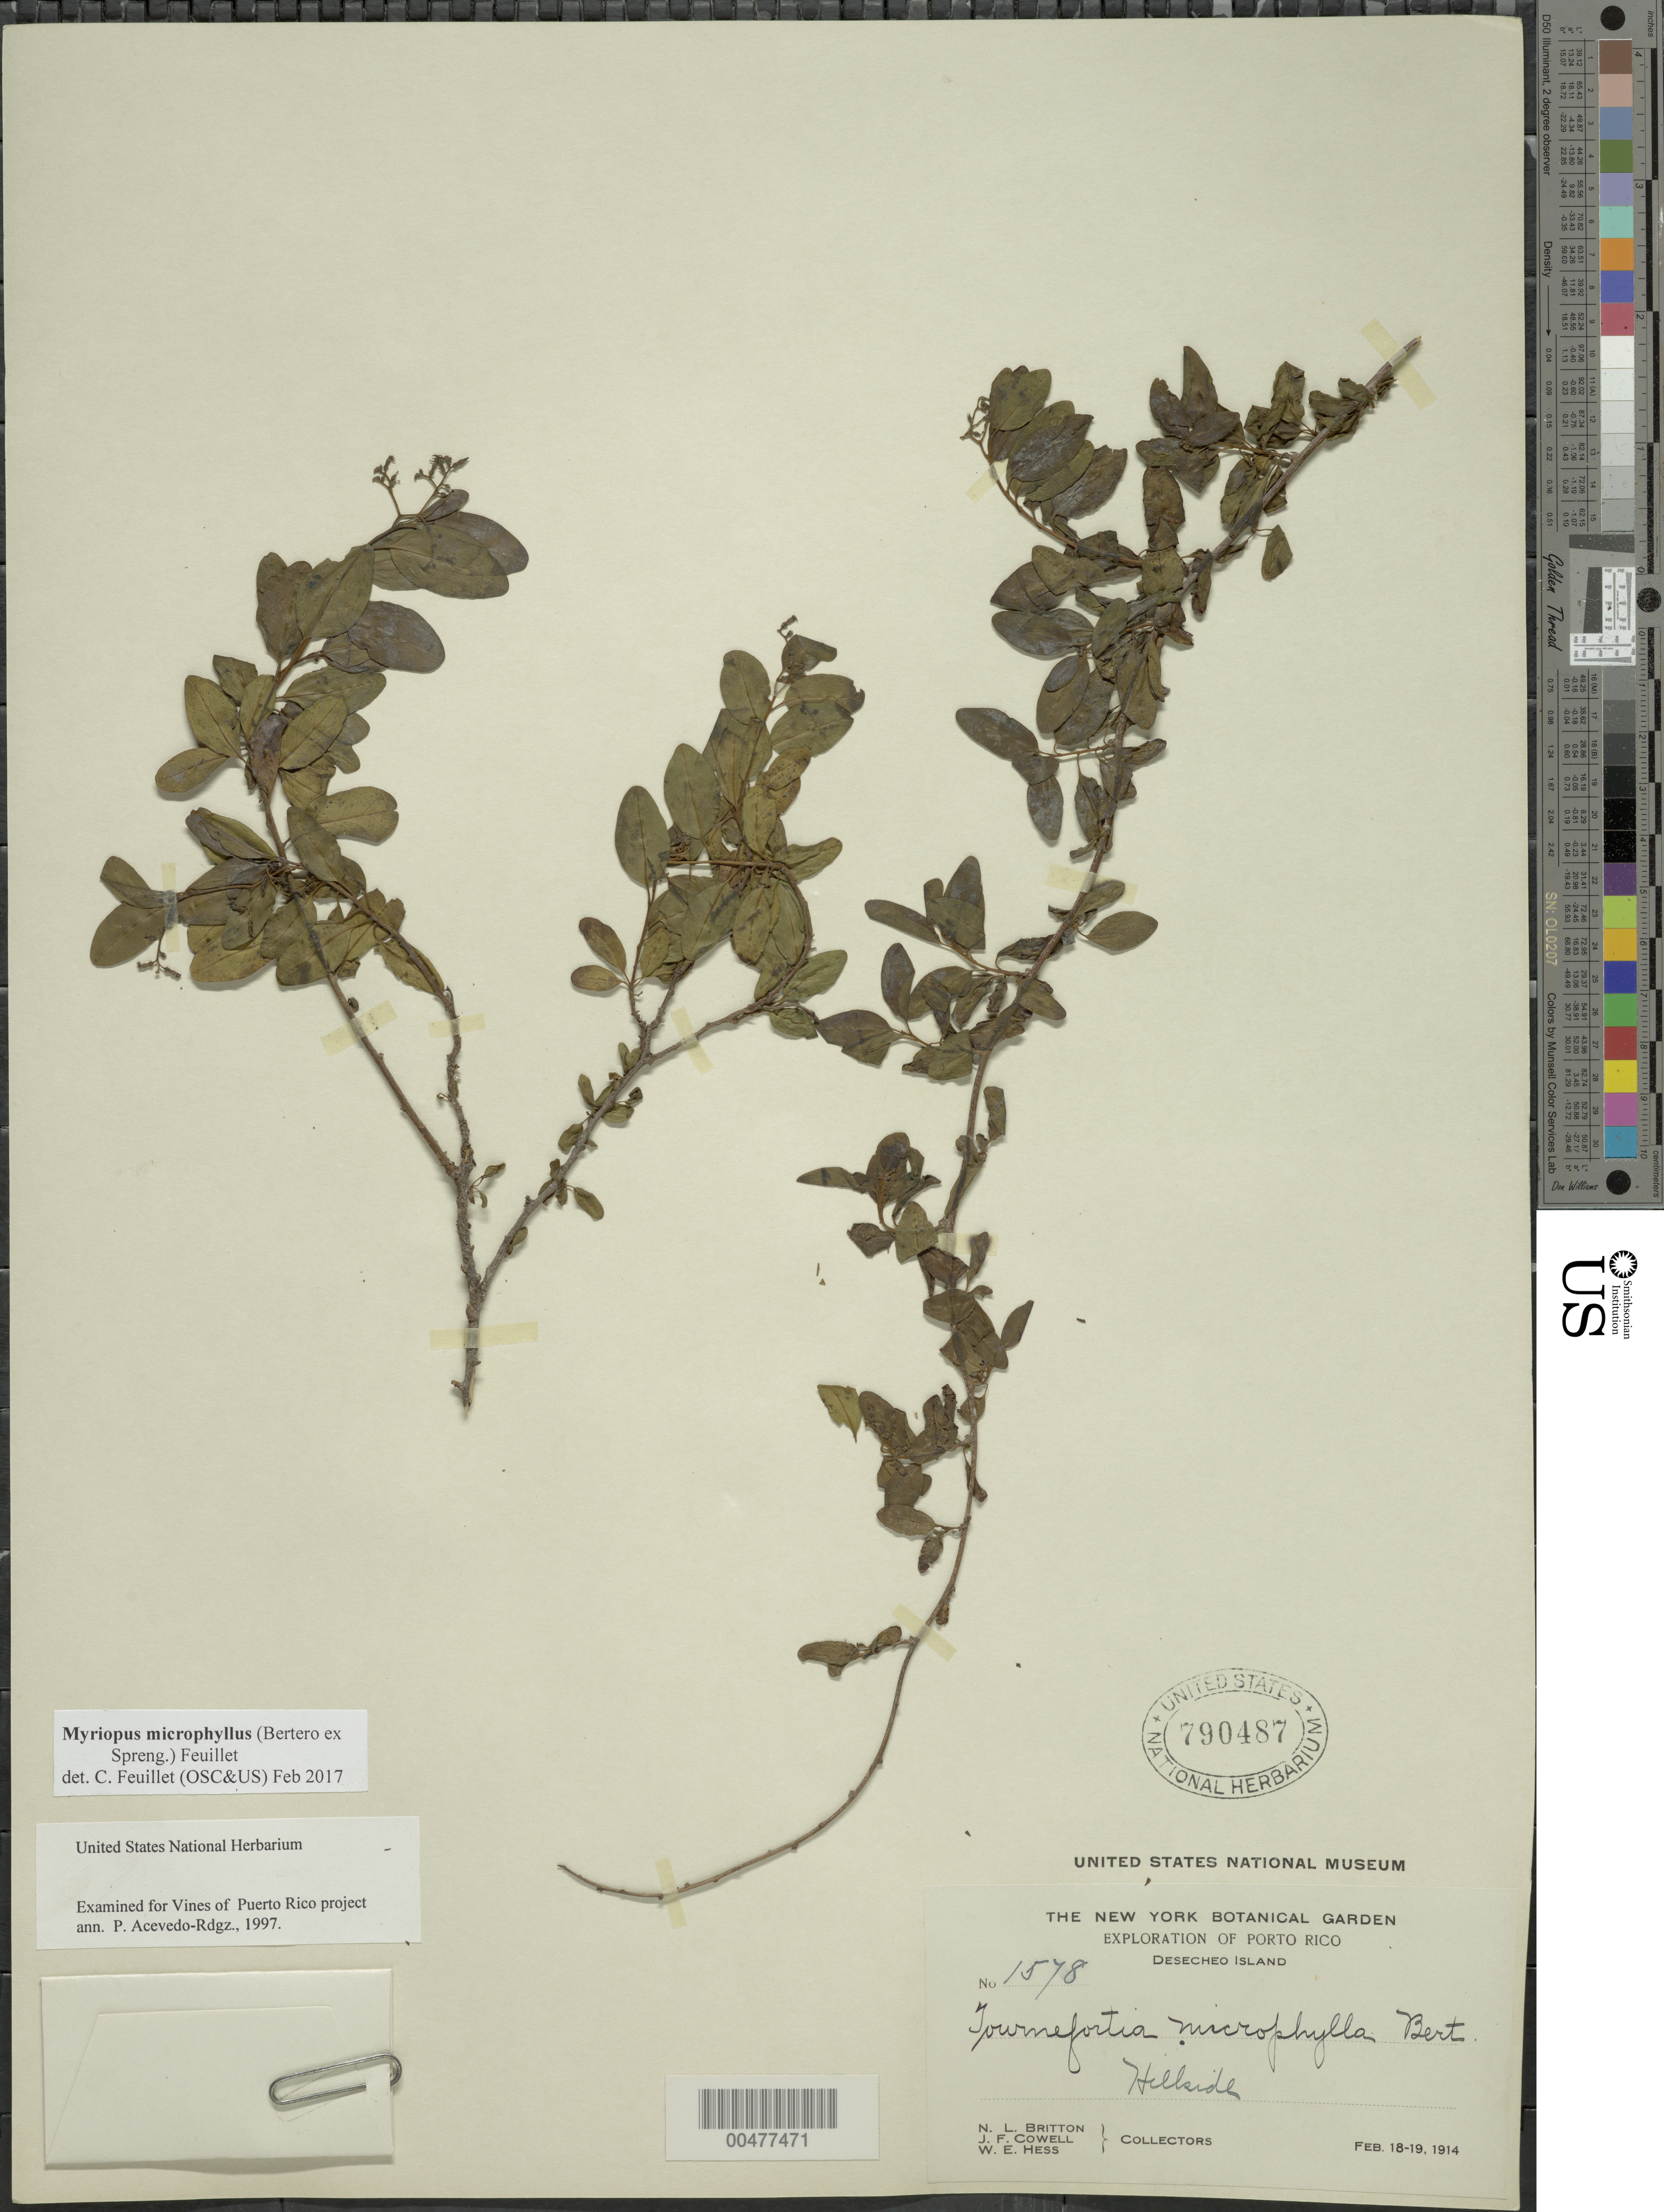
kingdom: Plantae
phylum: Tracheophyta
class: Magnoliopsida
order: Boraginales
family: Heliotropiaceae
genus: Myriopus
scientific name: Myriopus microphyllus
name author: (Bertero ex Spreng.) Feuillet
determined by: Feuillet, C.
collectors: N. Britton, J. F. Cowell, M. S. Brown & -. Stewardson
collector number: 1578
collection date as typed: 18 Feb 1914 to 19 Feb 1914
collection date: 1914-02-18/1914-02-19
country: Puerto Rico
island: Greater Antilles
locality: Desecheo Island; hillside.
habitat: Hillside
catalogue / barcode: US 790487